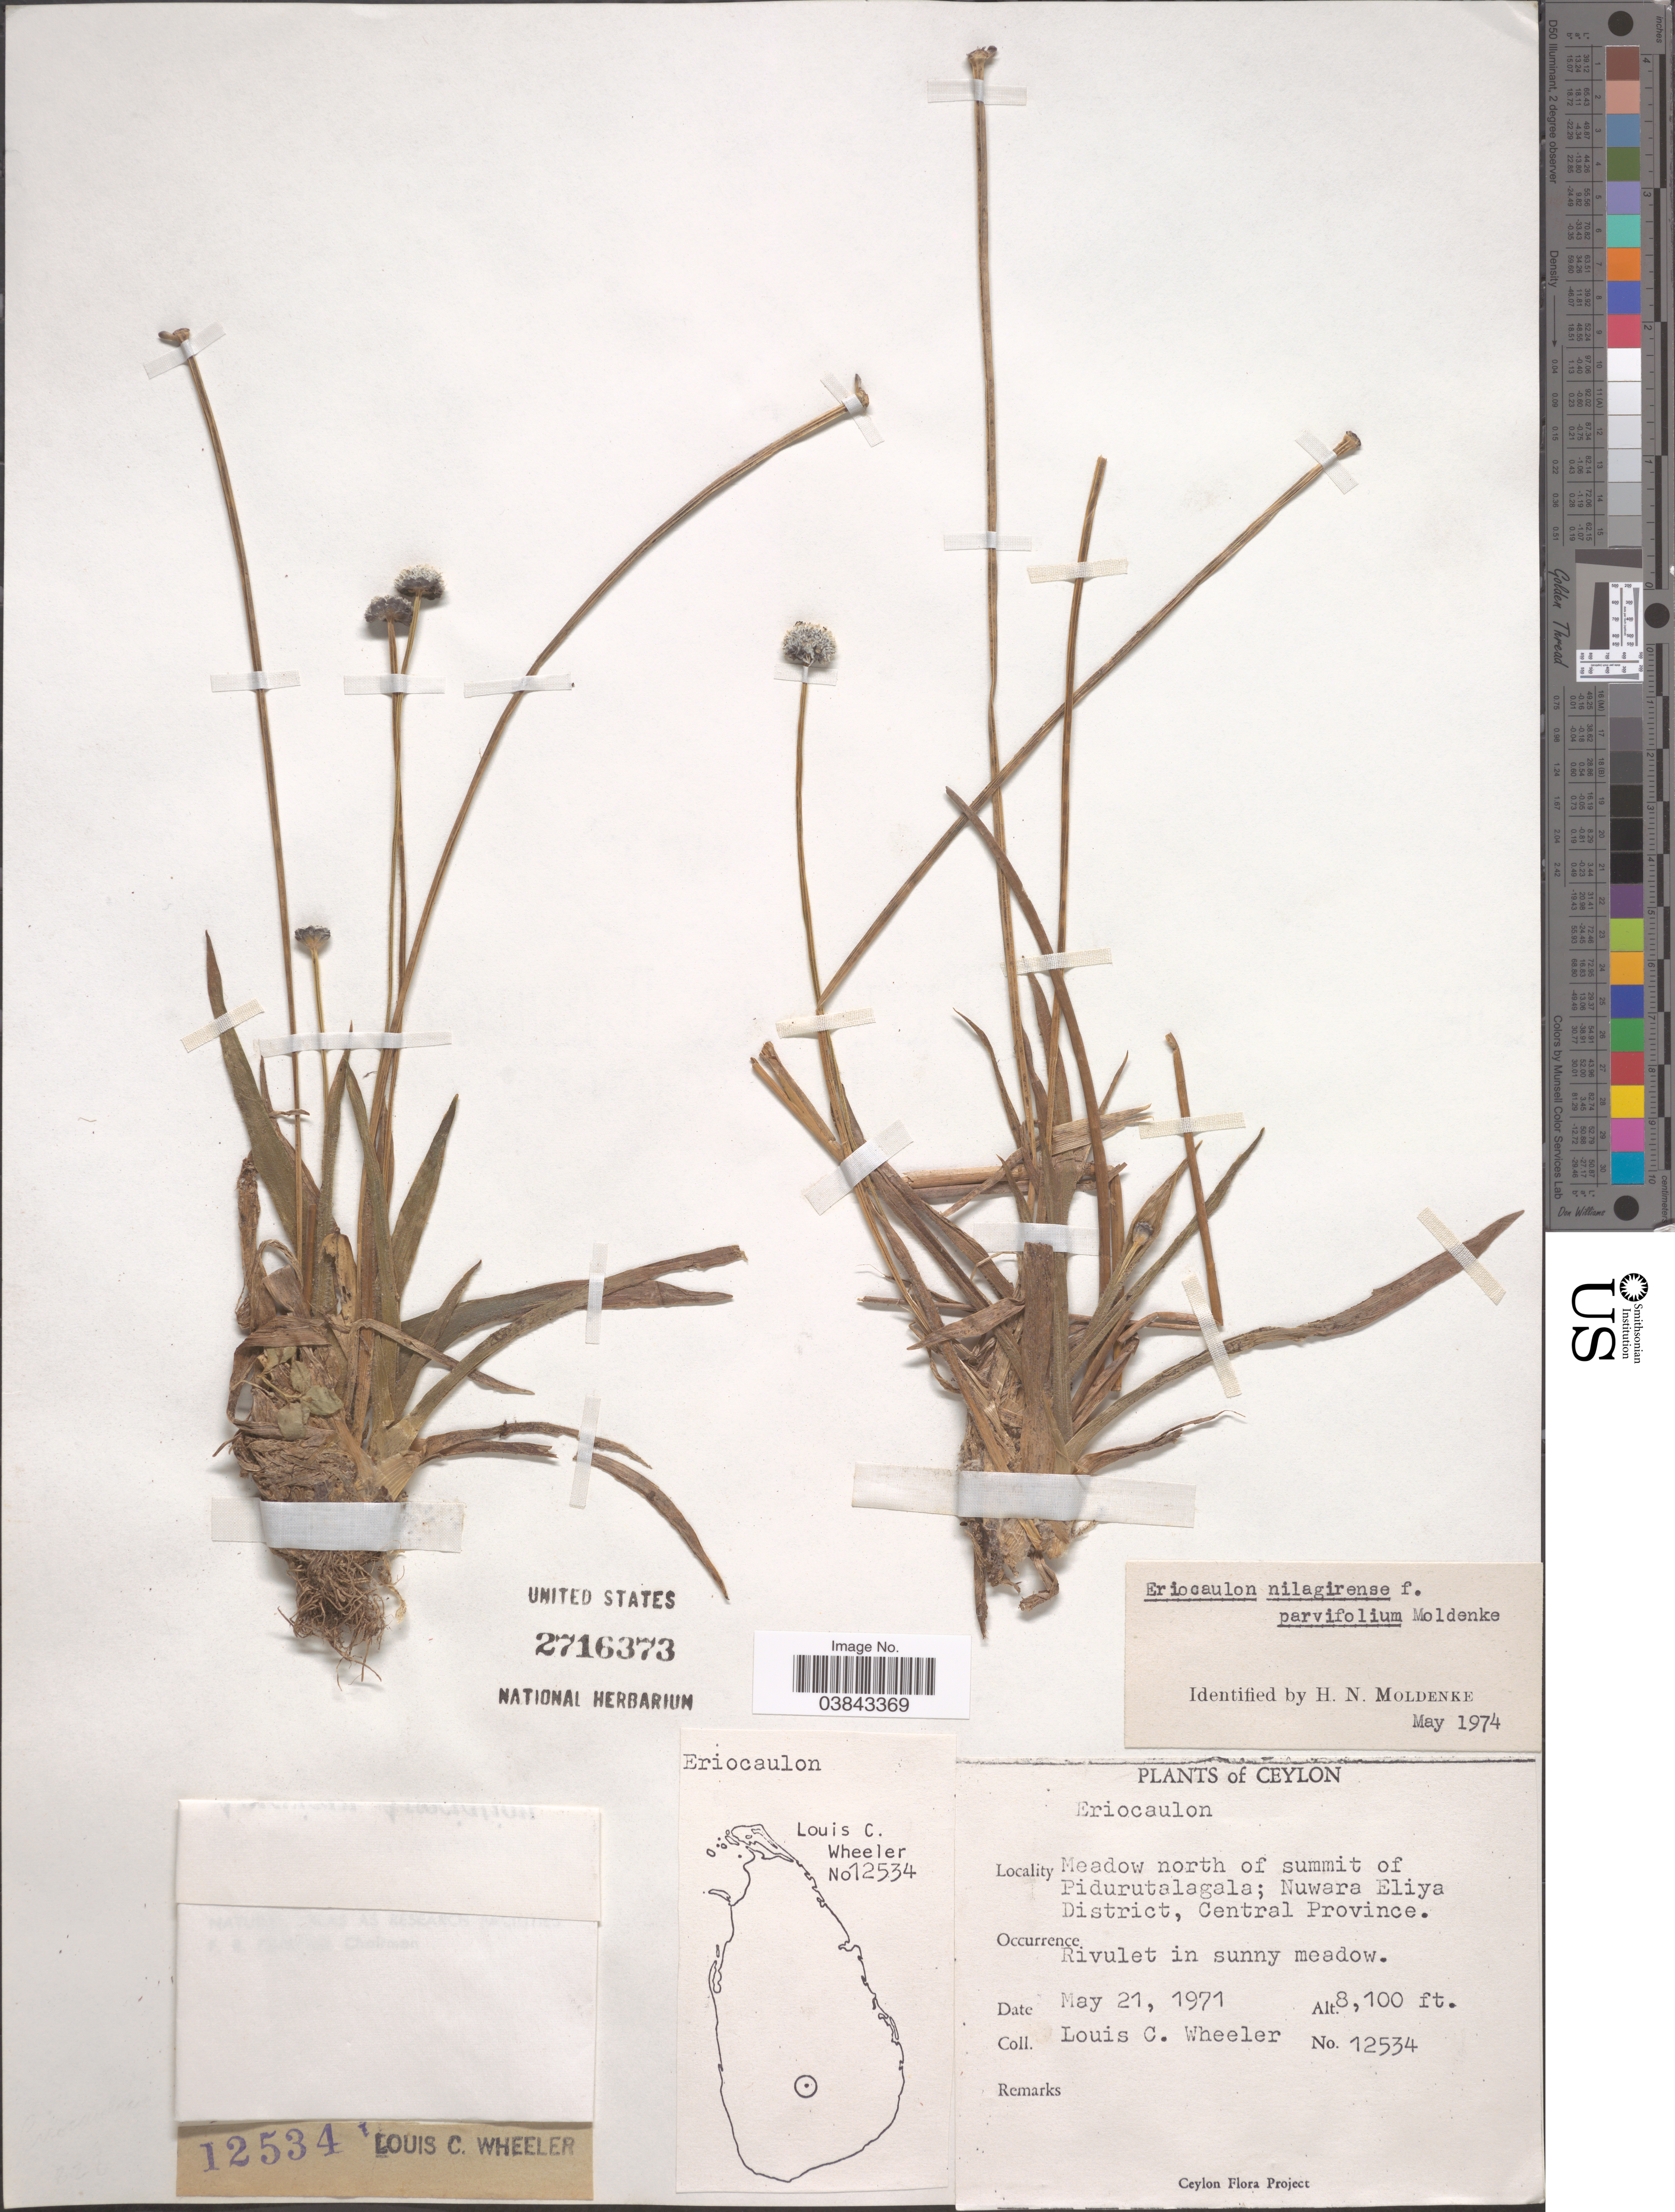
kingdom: Plantae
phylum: Tracheophyta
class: Liliopsida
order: Poales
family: Eriocaulaceae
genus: Eriocaulon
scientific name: Eriocaulon brownianum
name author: Mart.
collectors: L. C. Wheeler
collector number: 12534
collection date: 1971-05-21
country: Sri Lanka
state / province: Central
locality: Ceylon. Meadow north of summit of Pidurutalagala; Nuwara Eliya District, Central Province.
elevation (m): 2469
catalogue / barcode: US 2716373